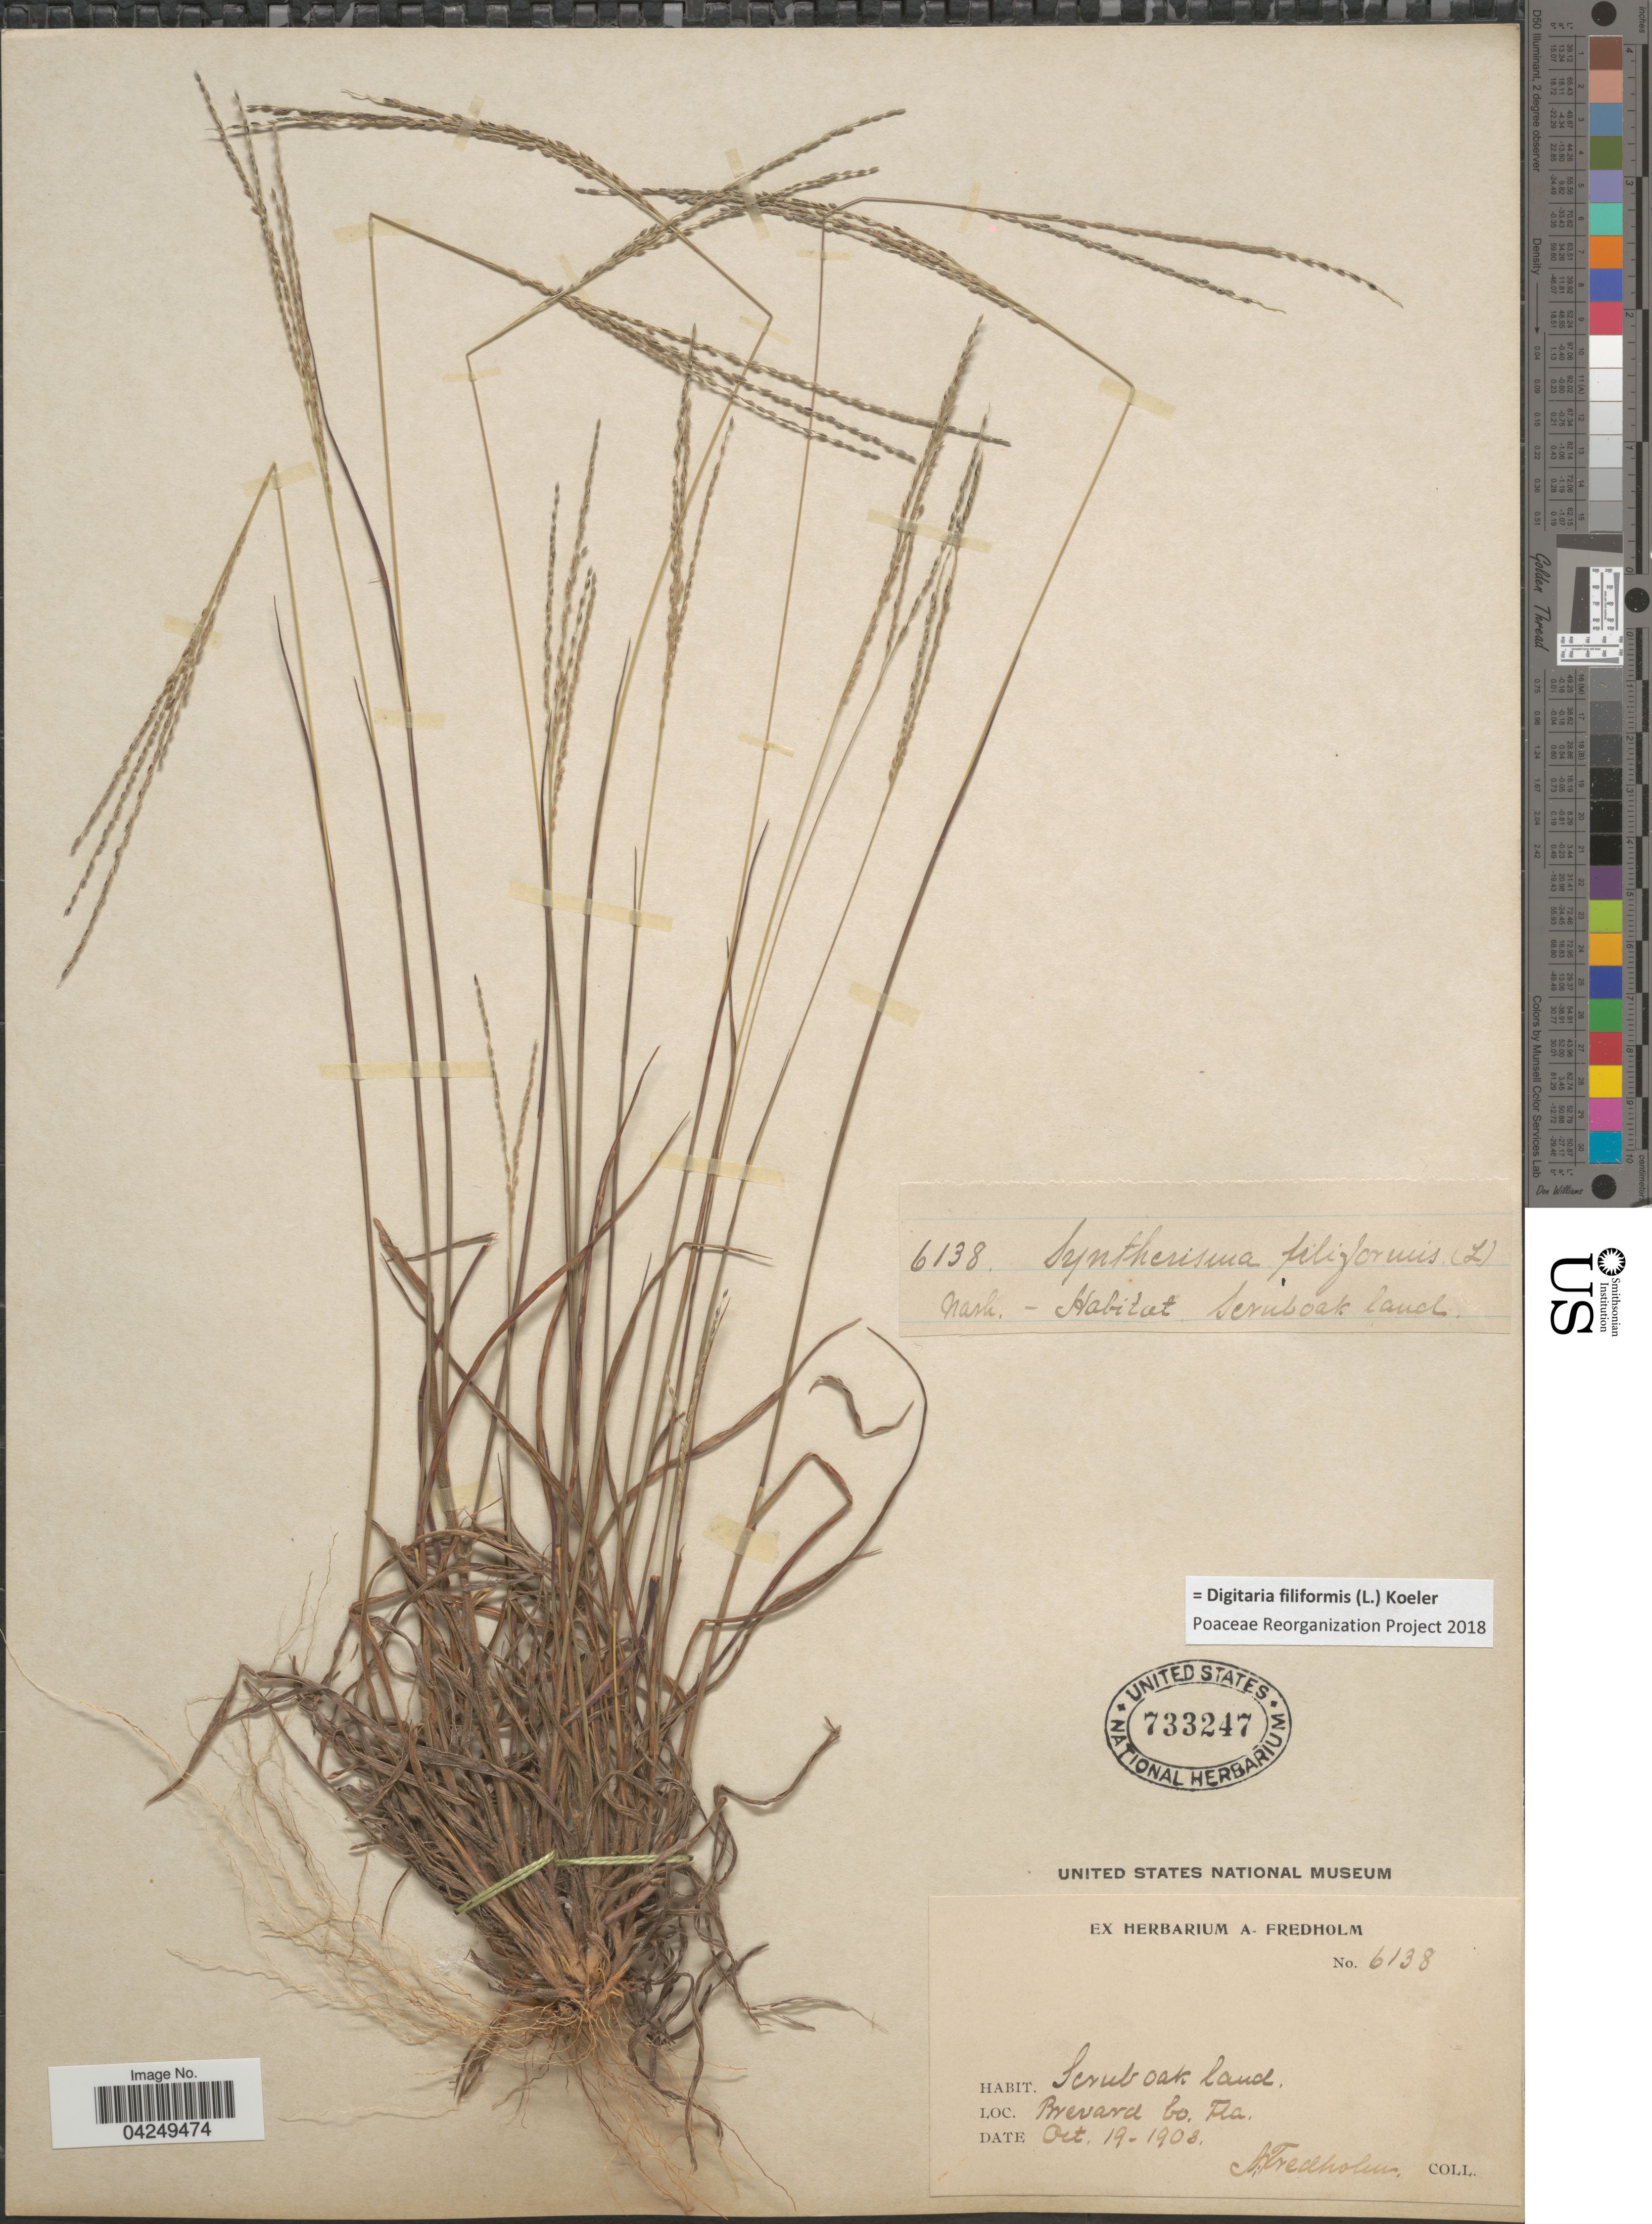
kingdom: Plantae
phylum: Tracheophyta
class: Liliopsida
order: Poales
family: Poaceae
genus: Digitaria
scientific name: Digitaria filiformis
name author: (L.) Koeler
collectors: A. Fredholm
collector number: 6138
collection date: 1903-10-19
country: United States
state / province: Florida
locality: Scrub oak land. Brevard Co.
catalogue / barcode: US 733247